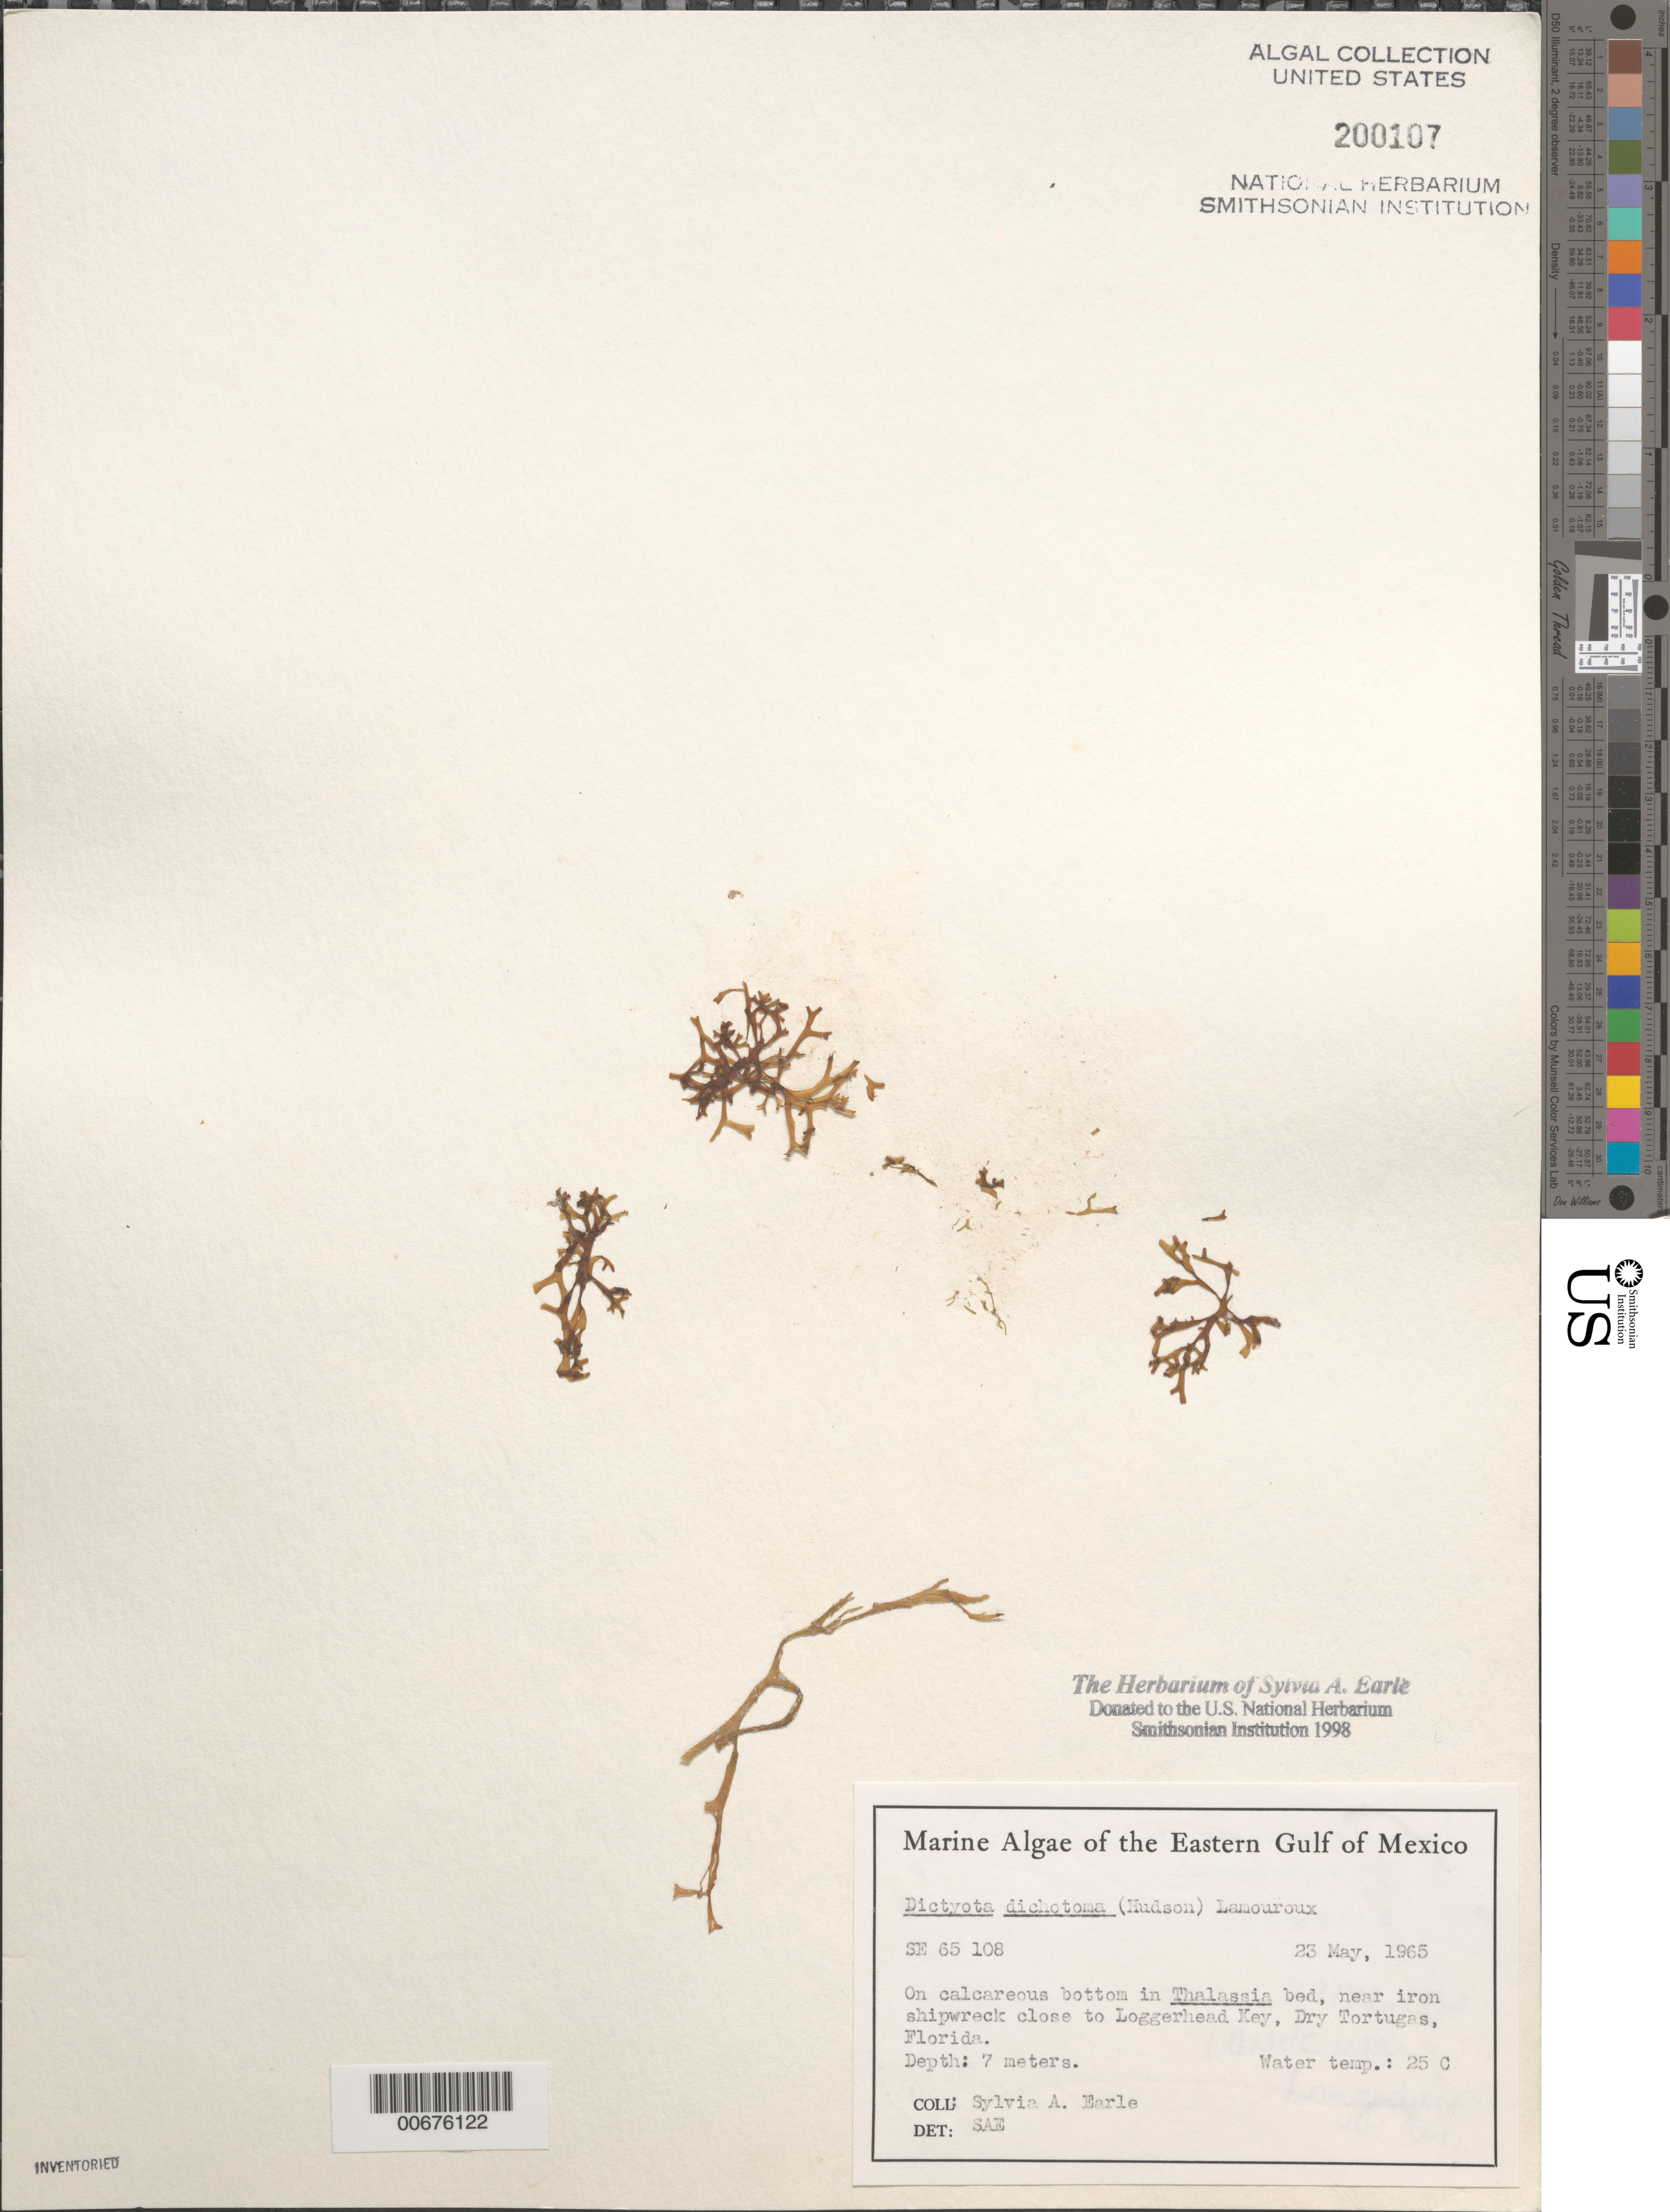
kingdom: Chromista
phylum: Ochrophyta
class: Phaeophyceae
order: Dictyotales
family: Dictyotaceae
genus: Dictyota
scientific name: Dictyota dichotoma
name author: (Huds.) J.V.Lamouroux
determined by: Earle, S. A.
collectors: S. A. Earle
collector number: Se 65108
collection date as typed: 23 May 1965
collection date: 1965-05-23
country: United States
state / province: Florida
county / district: Monroe County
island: Dry Tortugas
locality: Near iron shipwreck near Loggerhead Key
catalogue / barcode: US 200107